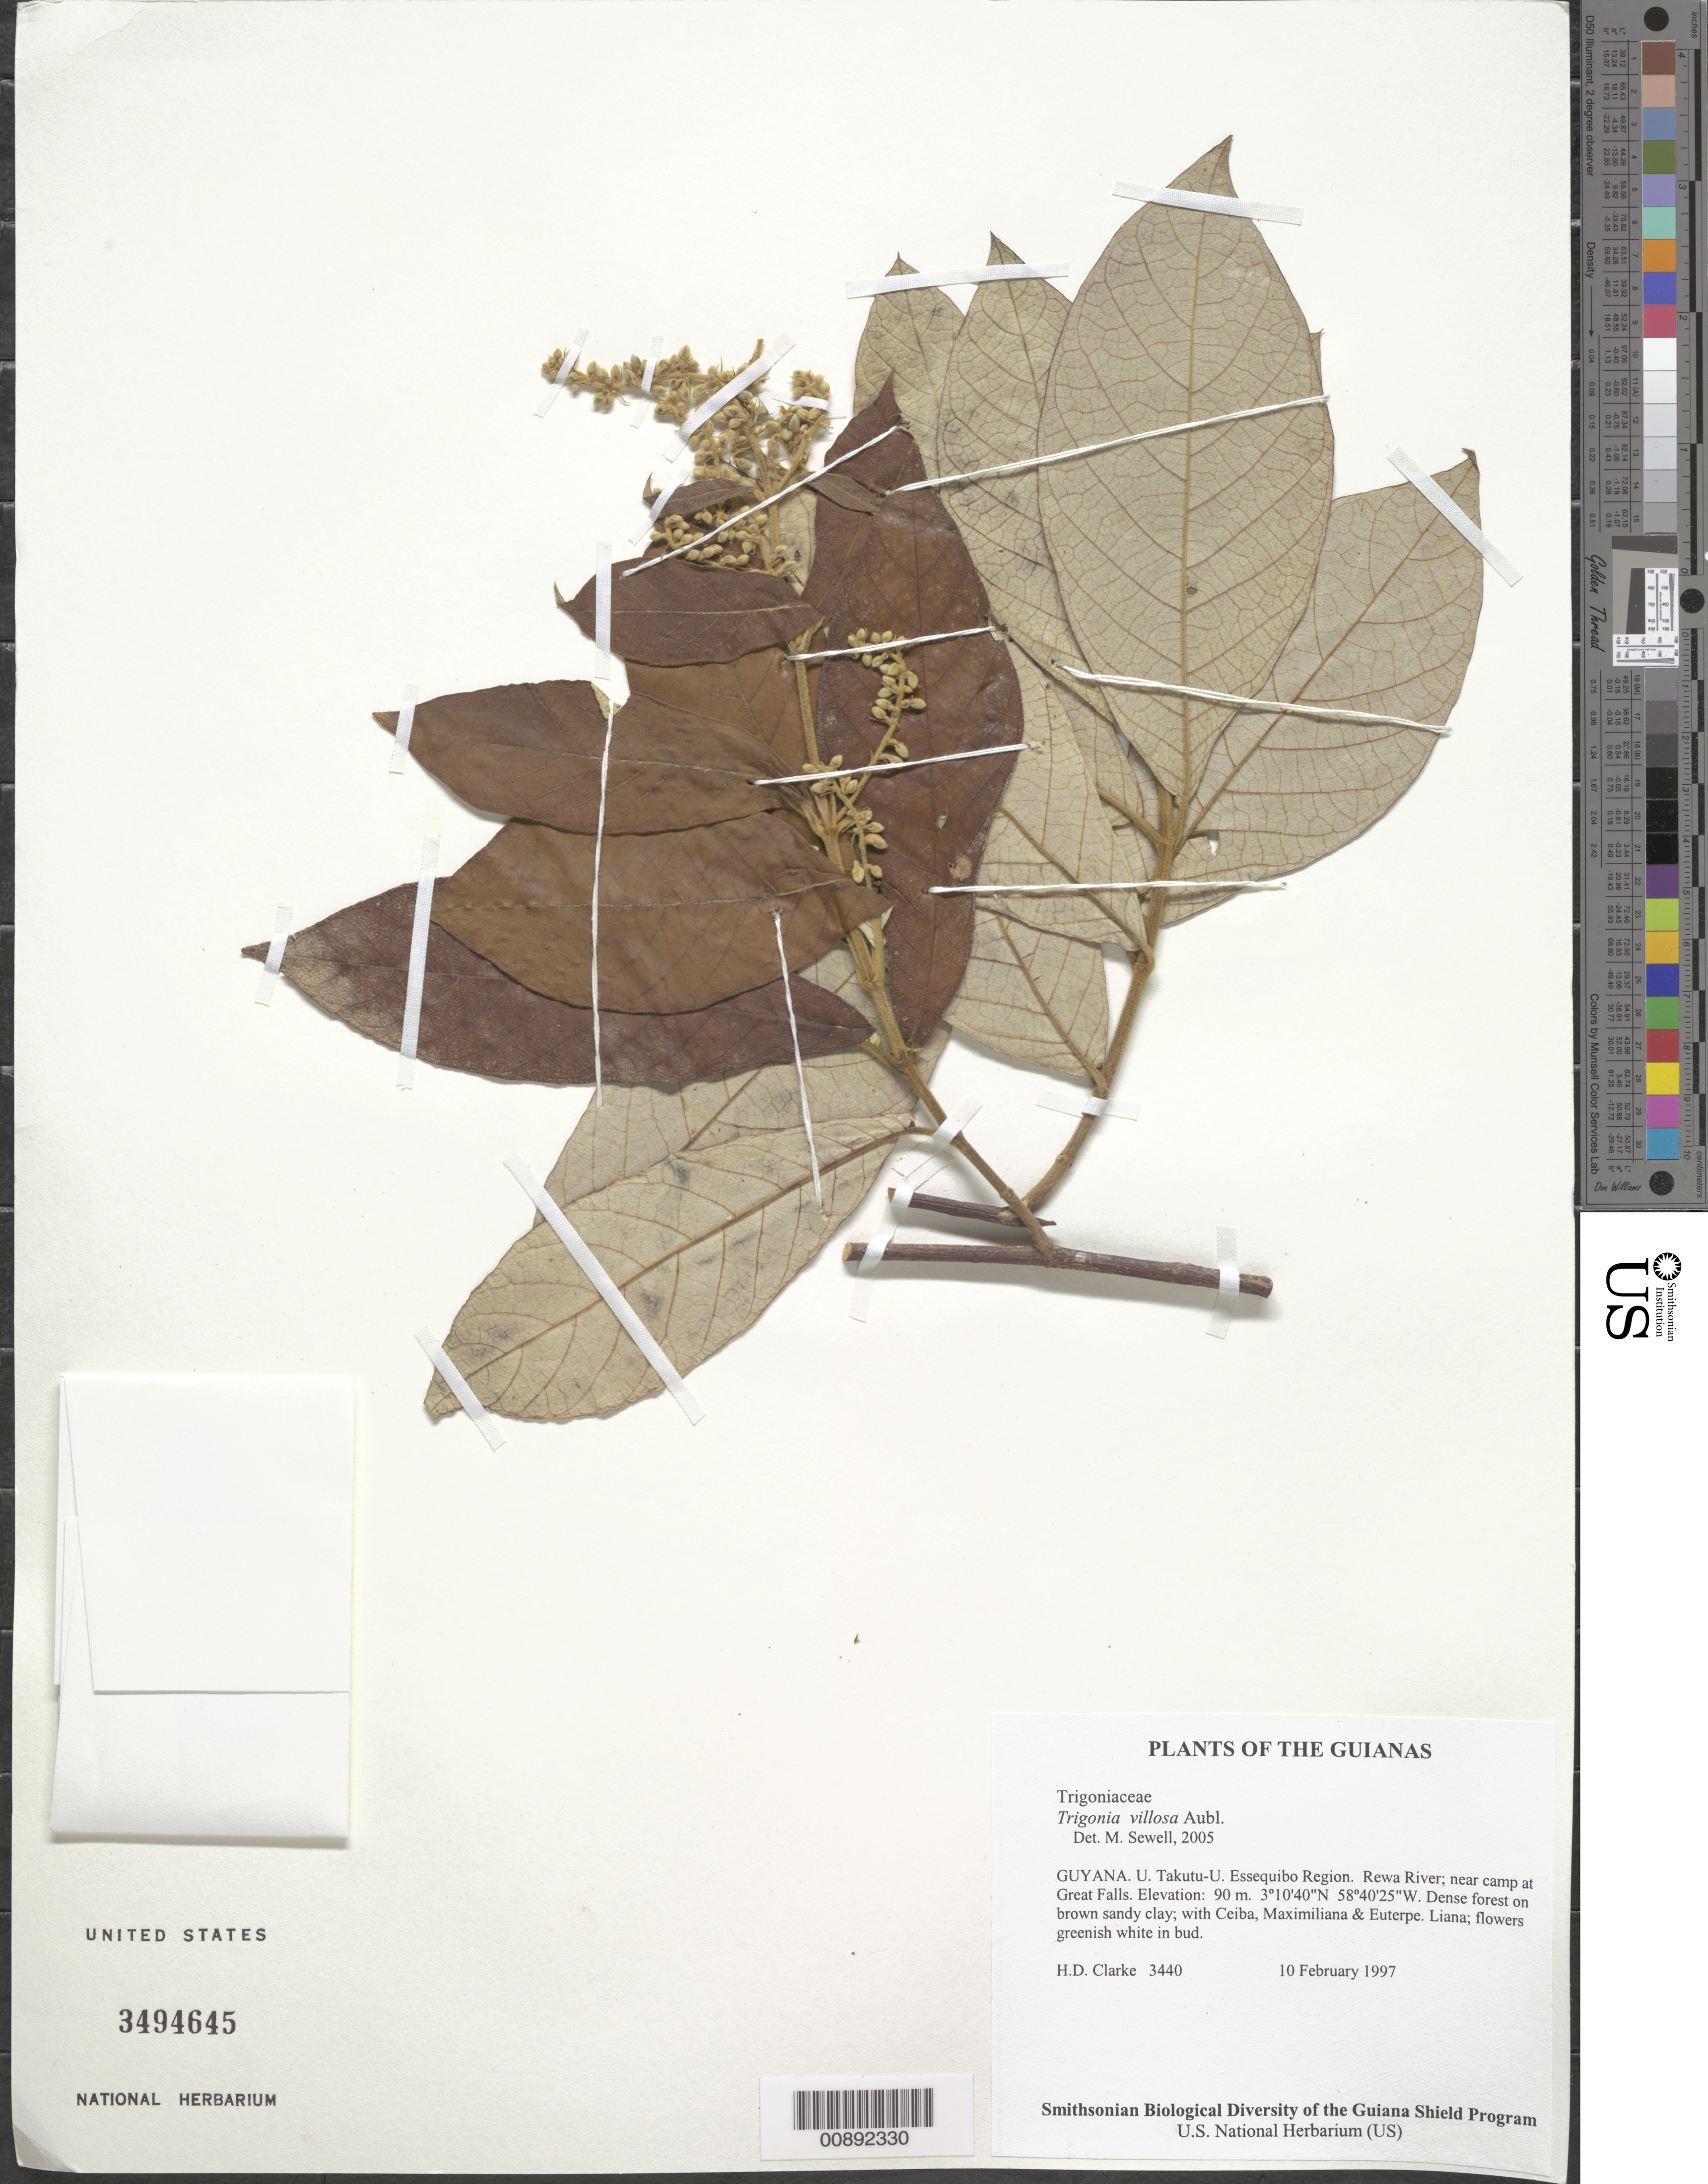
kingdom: Plantae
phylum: Tracheophyta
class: Magnoliopsida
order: Malpighiales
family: Trigoniaceae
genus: Trigonia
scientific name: Trigonia villosa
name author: Aubl.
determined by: Sewell, M.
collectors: H. D. Clarke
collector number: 3440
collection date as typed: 10 February 1997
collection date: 1997-02-10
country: Guyana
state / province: U. Takutu-U. Essequibo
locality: Rewa River; near camp at Great Falls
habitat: Dense forest on brown sandy clay; with Ceiba, Maximiliana & Euterpe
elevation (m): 90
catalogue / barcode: US 3494645